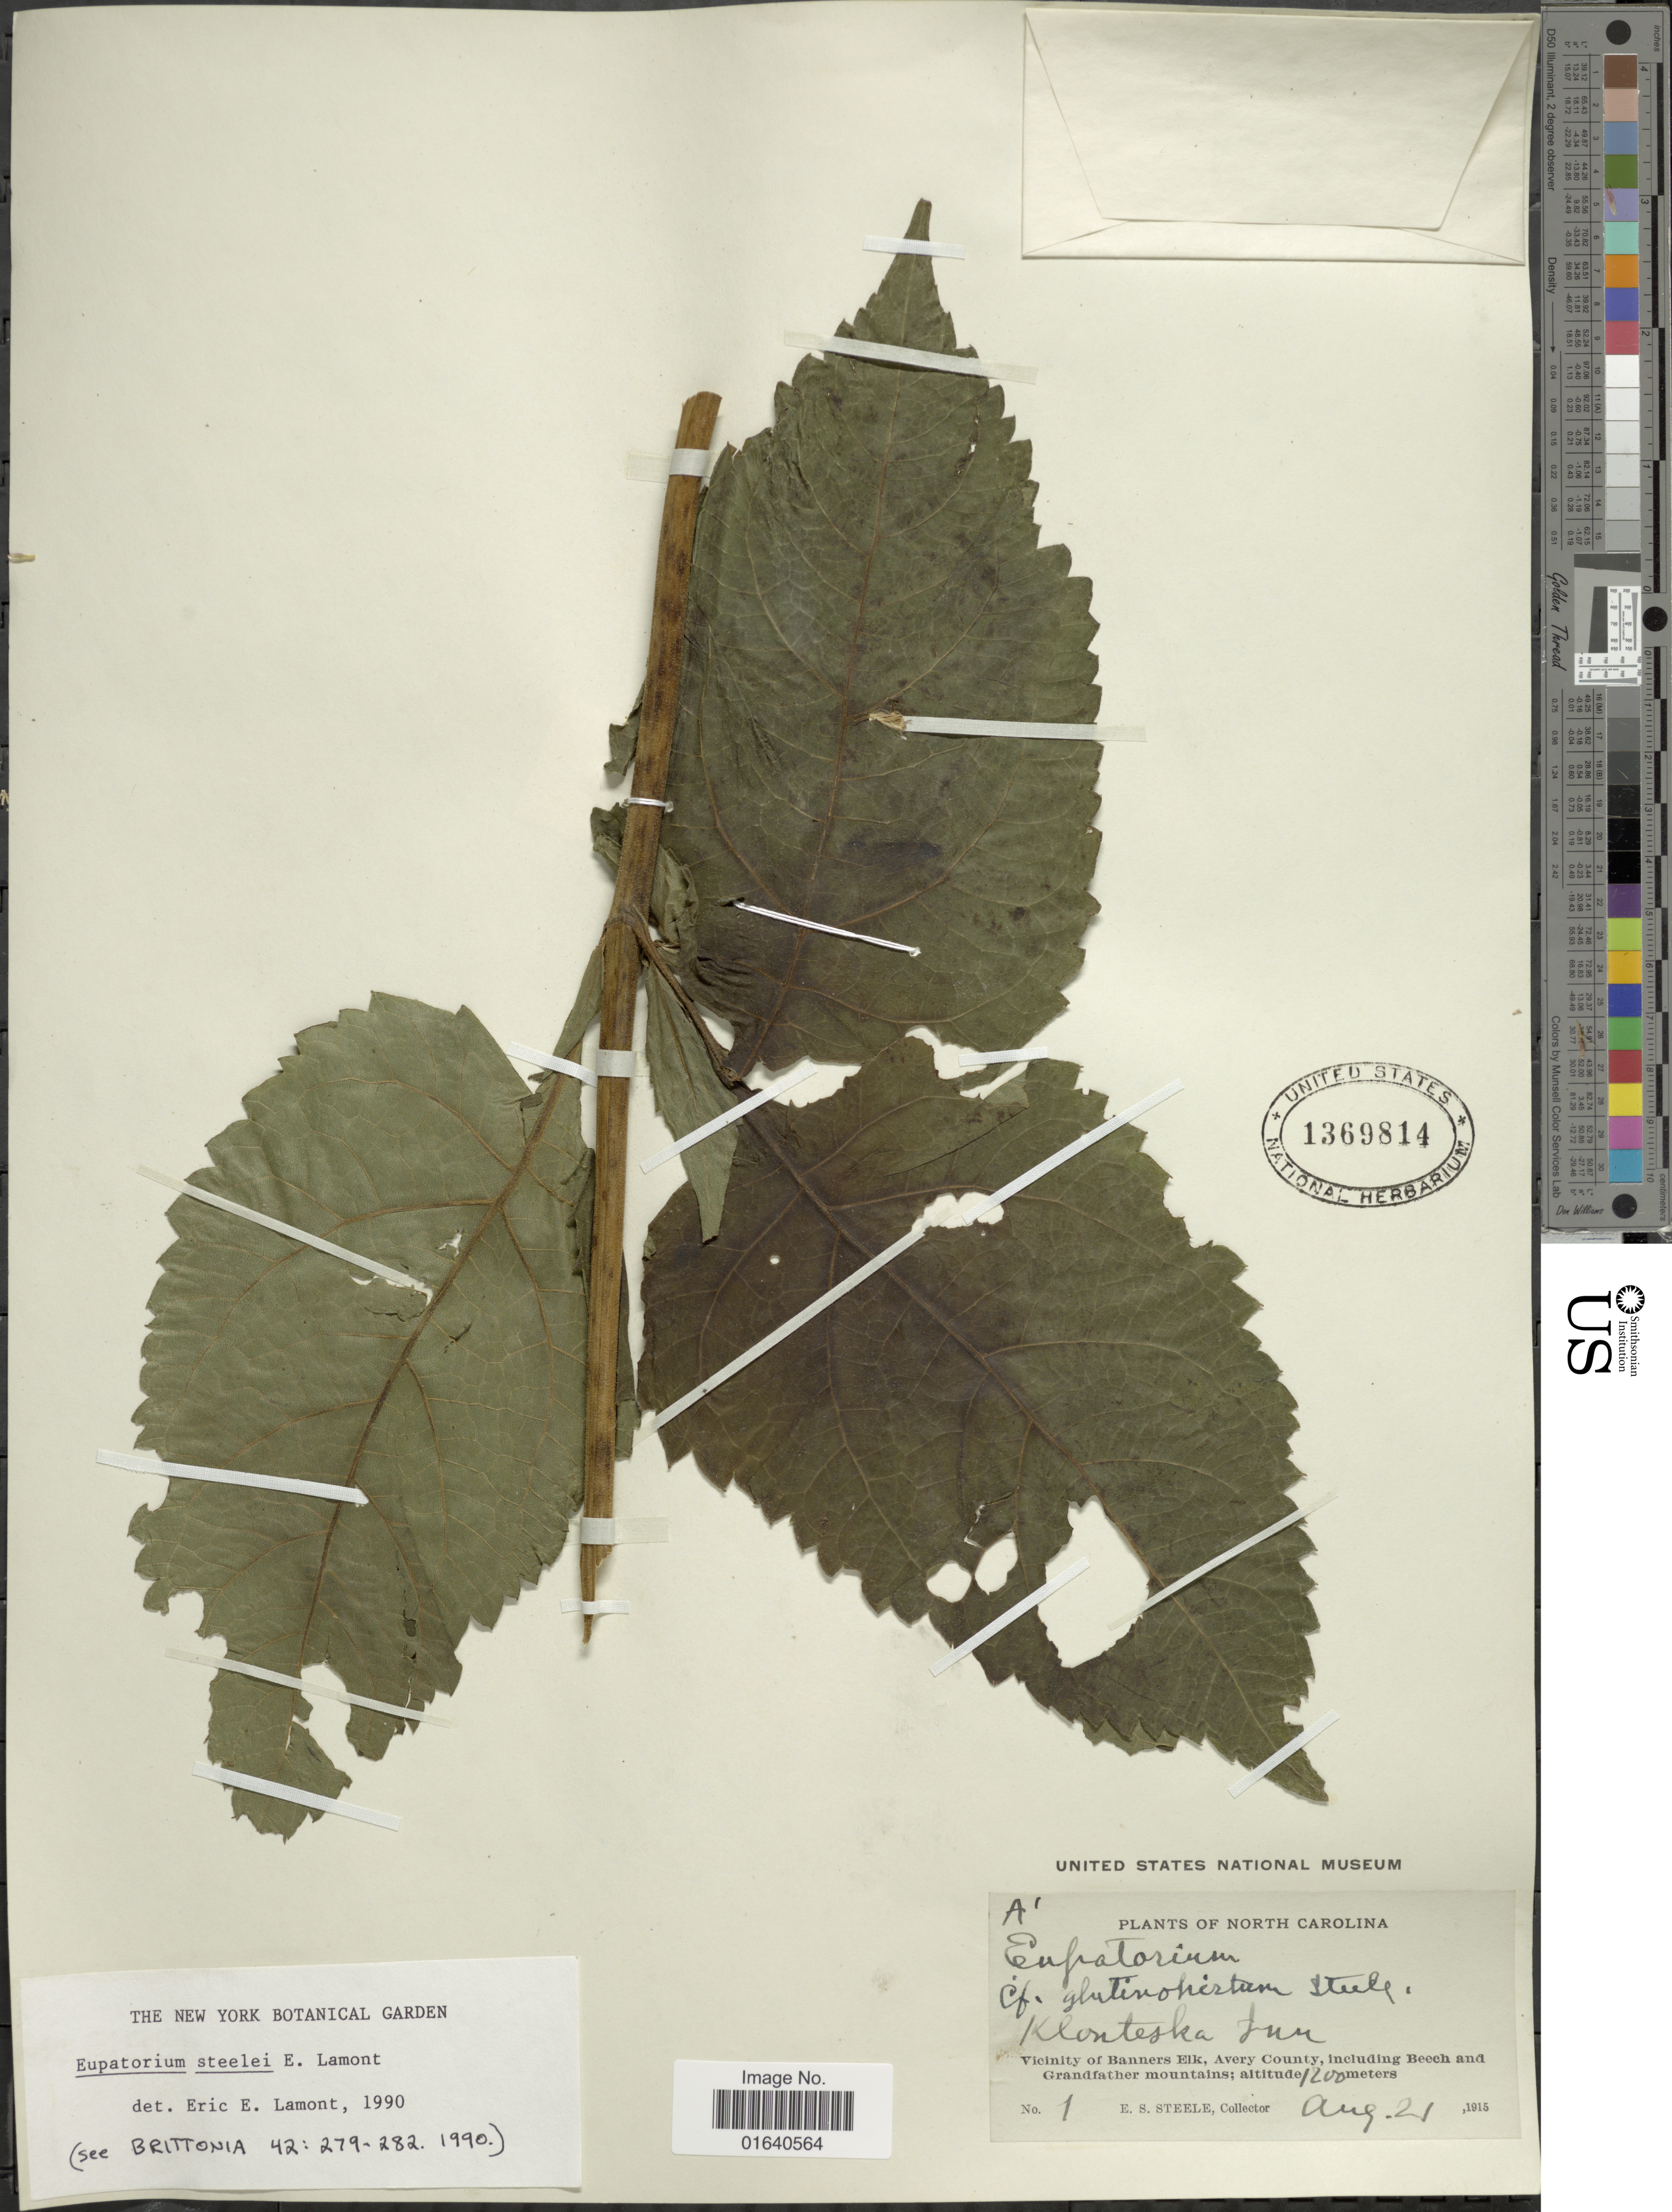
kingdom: Plantae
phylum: Tracheophyta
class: Magnoliopsida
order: Asterales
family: Asteraceae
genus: Eupatorium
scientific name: Eupatorium steelei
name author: E.E. Lamont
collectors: E. Steele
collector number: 1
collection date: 1915-08-21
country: United States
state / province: North Carolina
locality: Klonteska Inn, Vicinity of Banners Elk, Avery County, including Beech and Grandfather mountains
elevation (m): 1200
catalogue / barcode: US 1369814